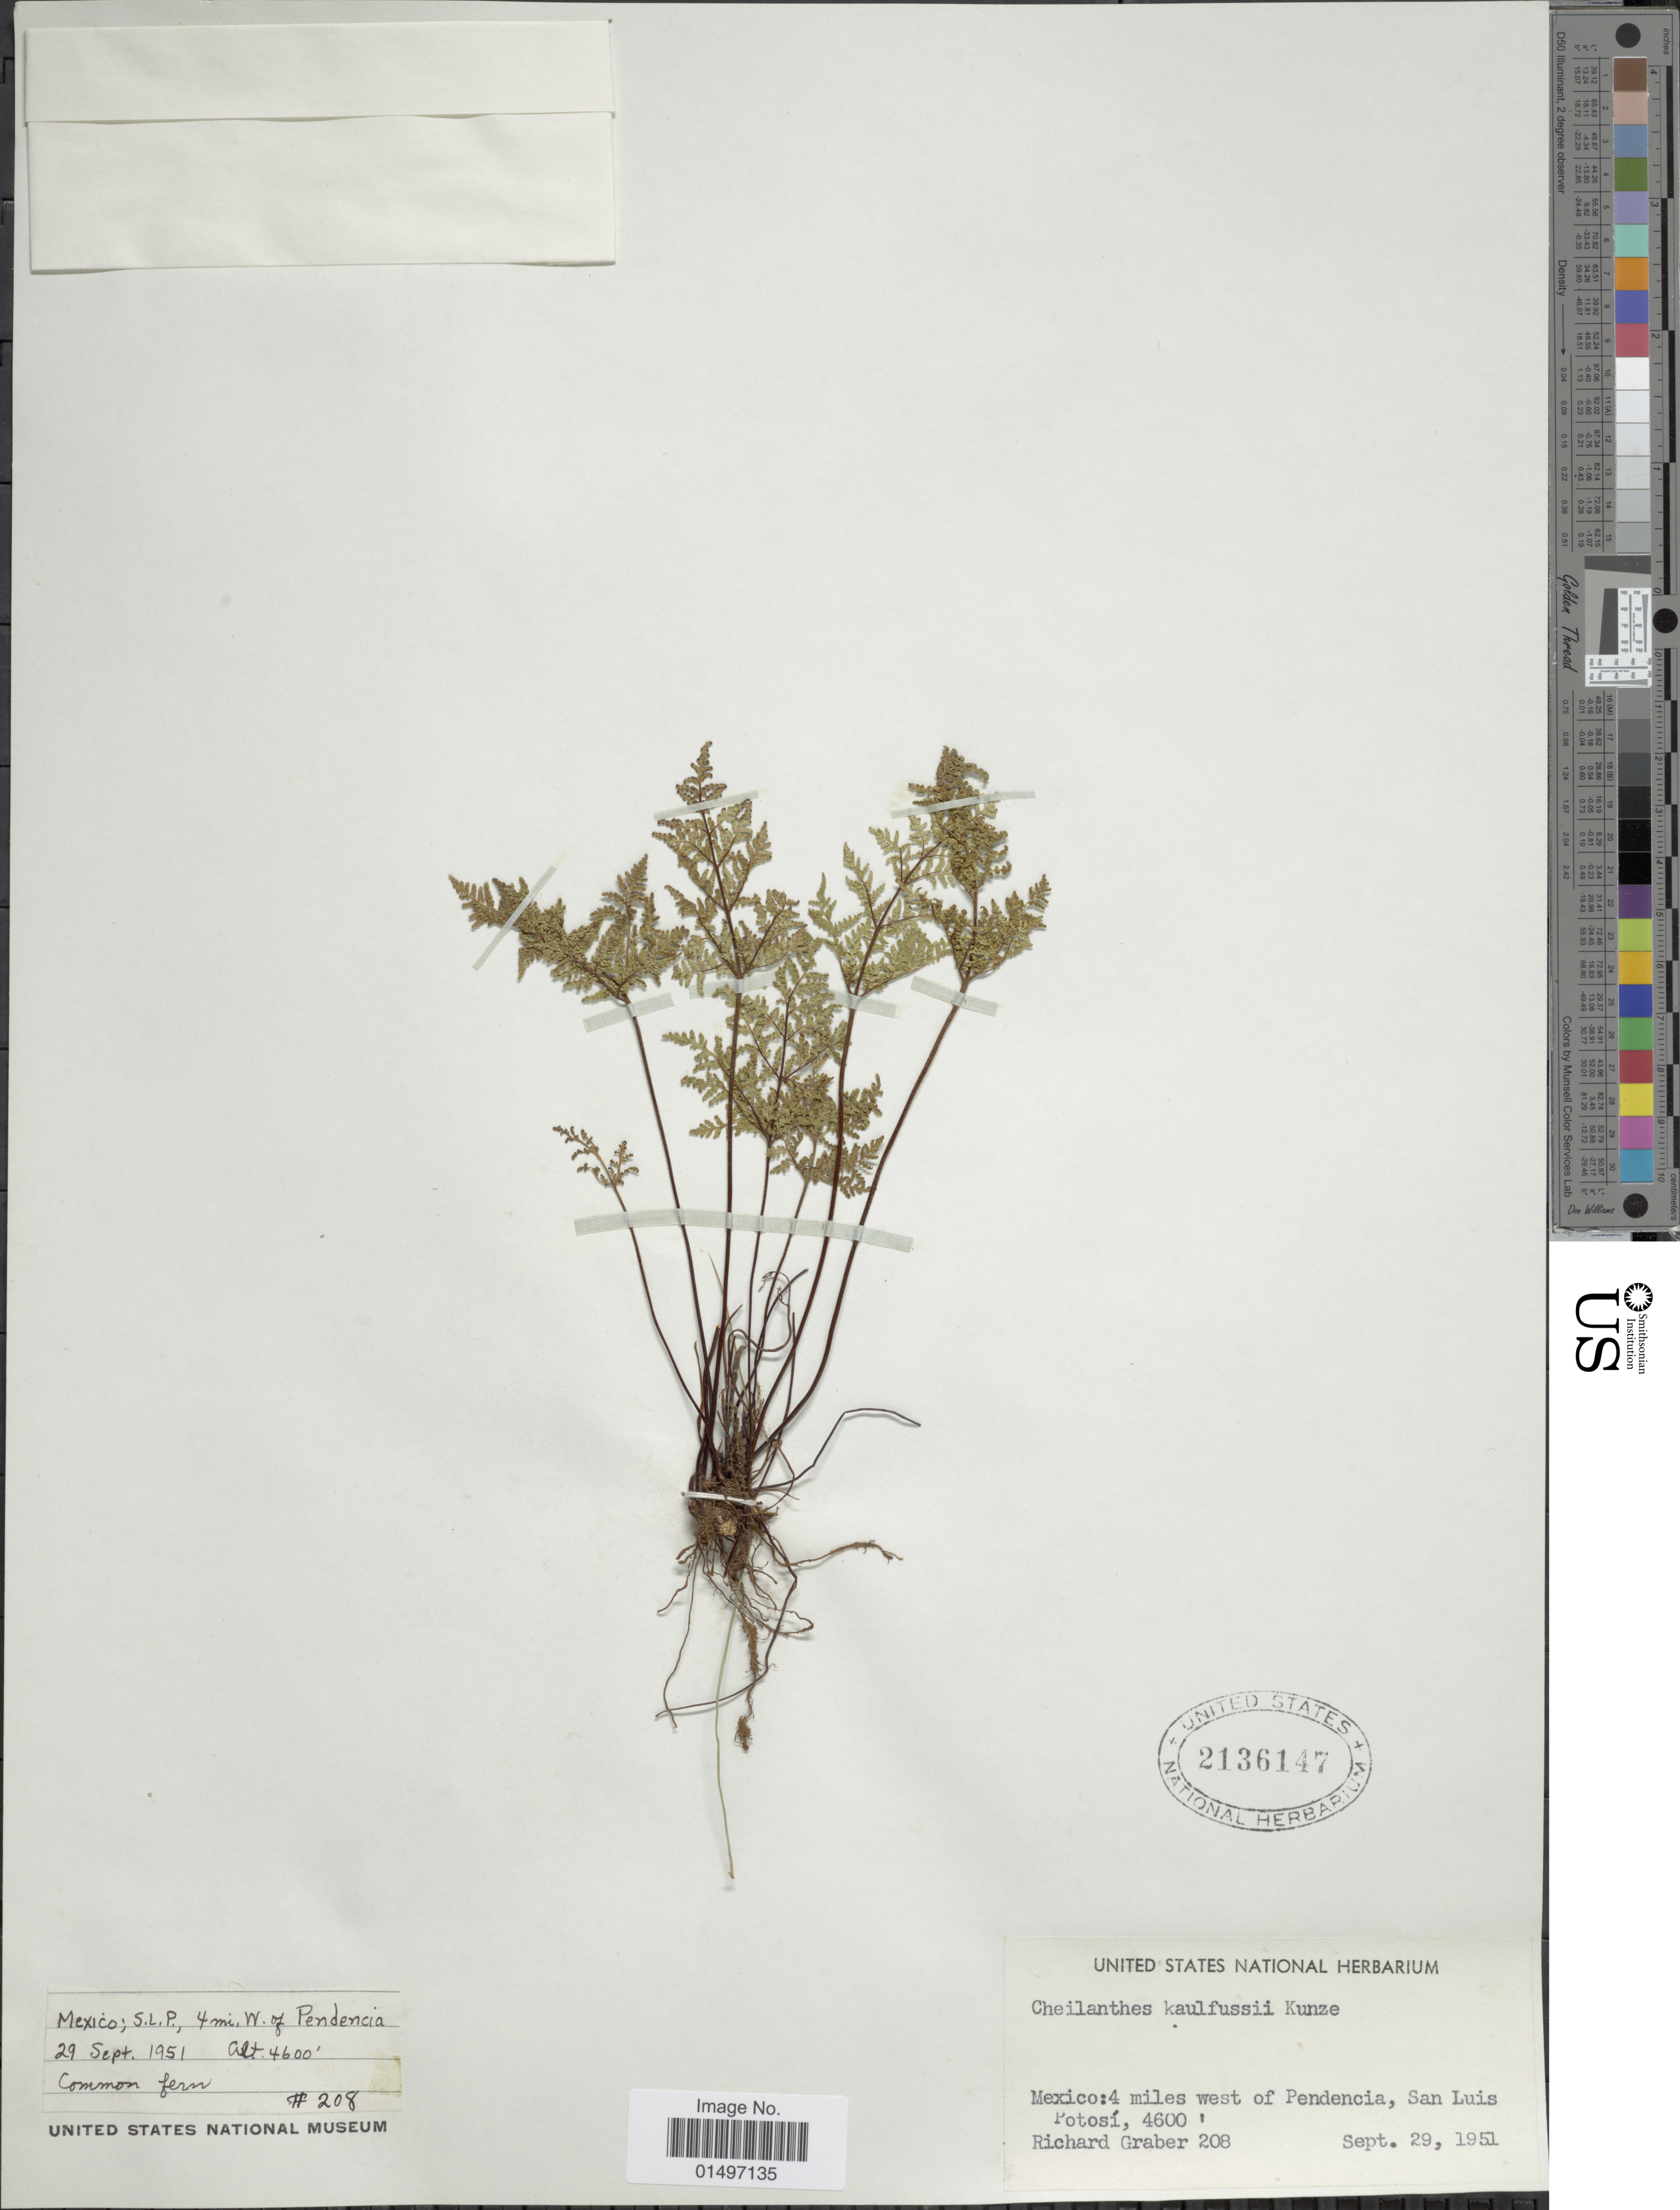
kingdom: Plantae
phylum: Tracheophyta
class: Polypodiopsida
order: Polypodiales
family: Pteridaceae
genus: Gaga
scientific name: Gaga kaulfussii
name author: (Kunze) Fay W. Li & Windham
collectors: R. Graber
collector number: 208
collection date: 1951-09-29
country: Mexico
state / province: San Luis Potosí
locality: Mexico, 4 miles west of Pendencia.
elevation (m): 1402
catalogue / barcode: US 2136147